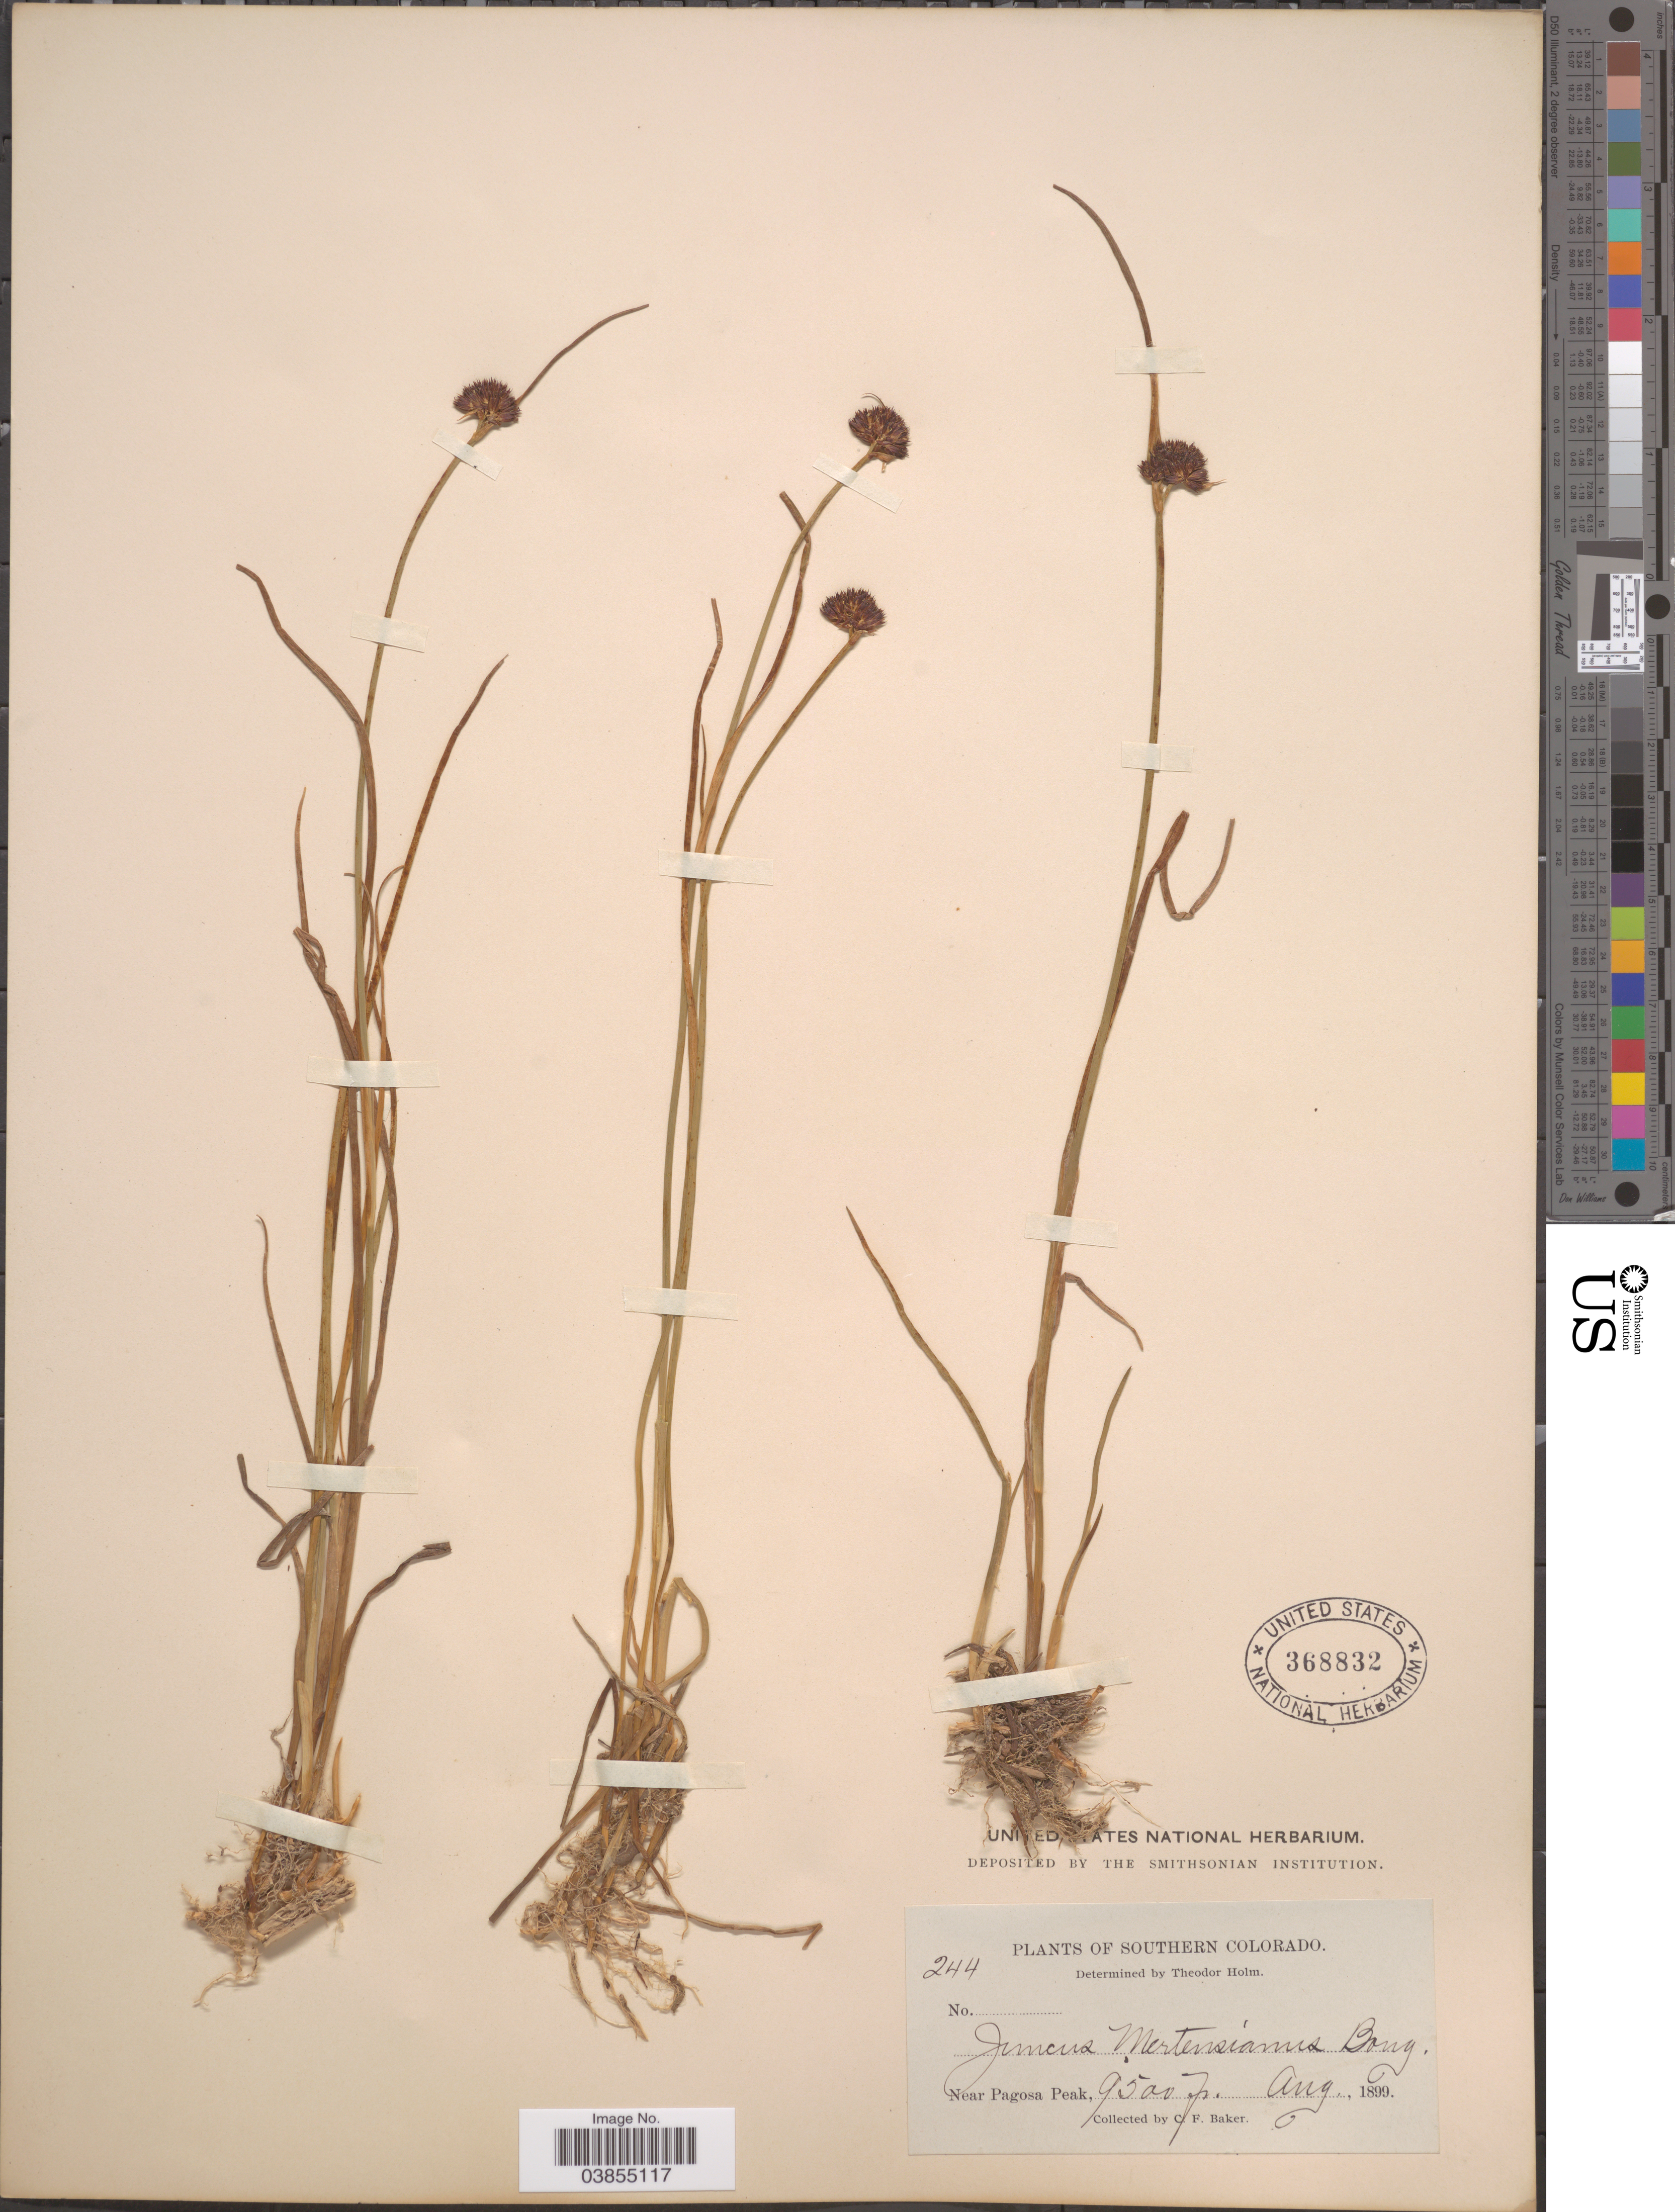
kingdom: Plantae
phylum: Tracheophyta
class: Liliopsida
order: Poales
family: Juncaceae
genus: Juncus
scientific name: Juncus mertensianus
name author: Bong.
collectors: C. F. Baker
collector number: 244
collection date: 1899-08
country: United States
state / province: Colorado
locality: Southern Colorado. Near Pagosa Peak.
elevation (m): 2896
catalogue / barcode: US 368832